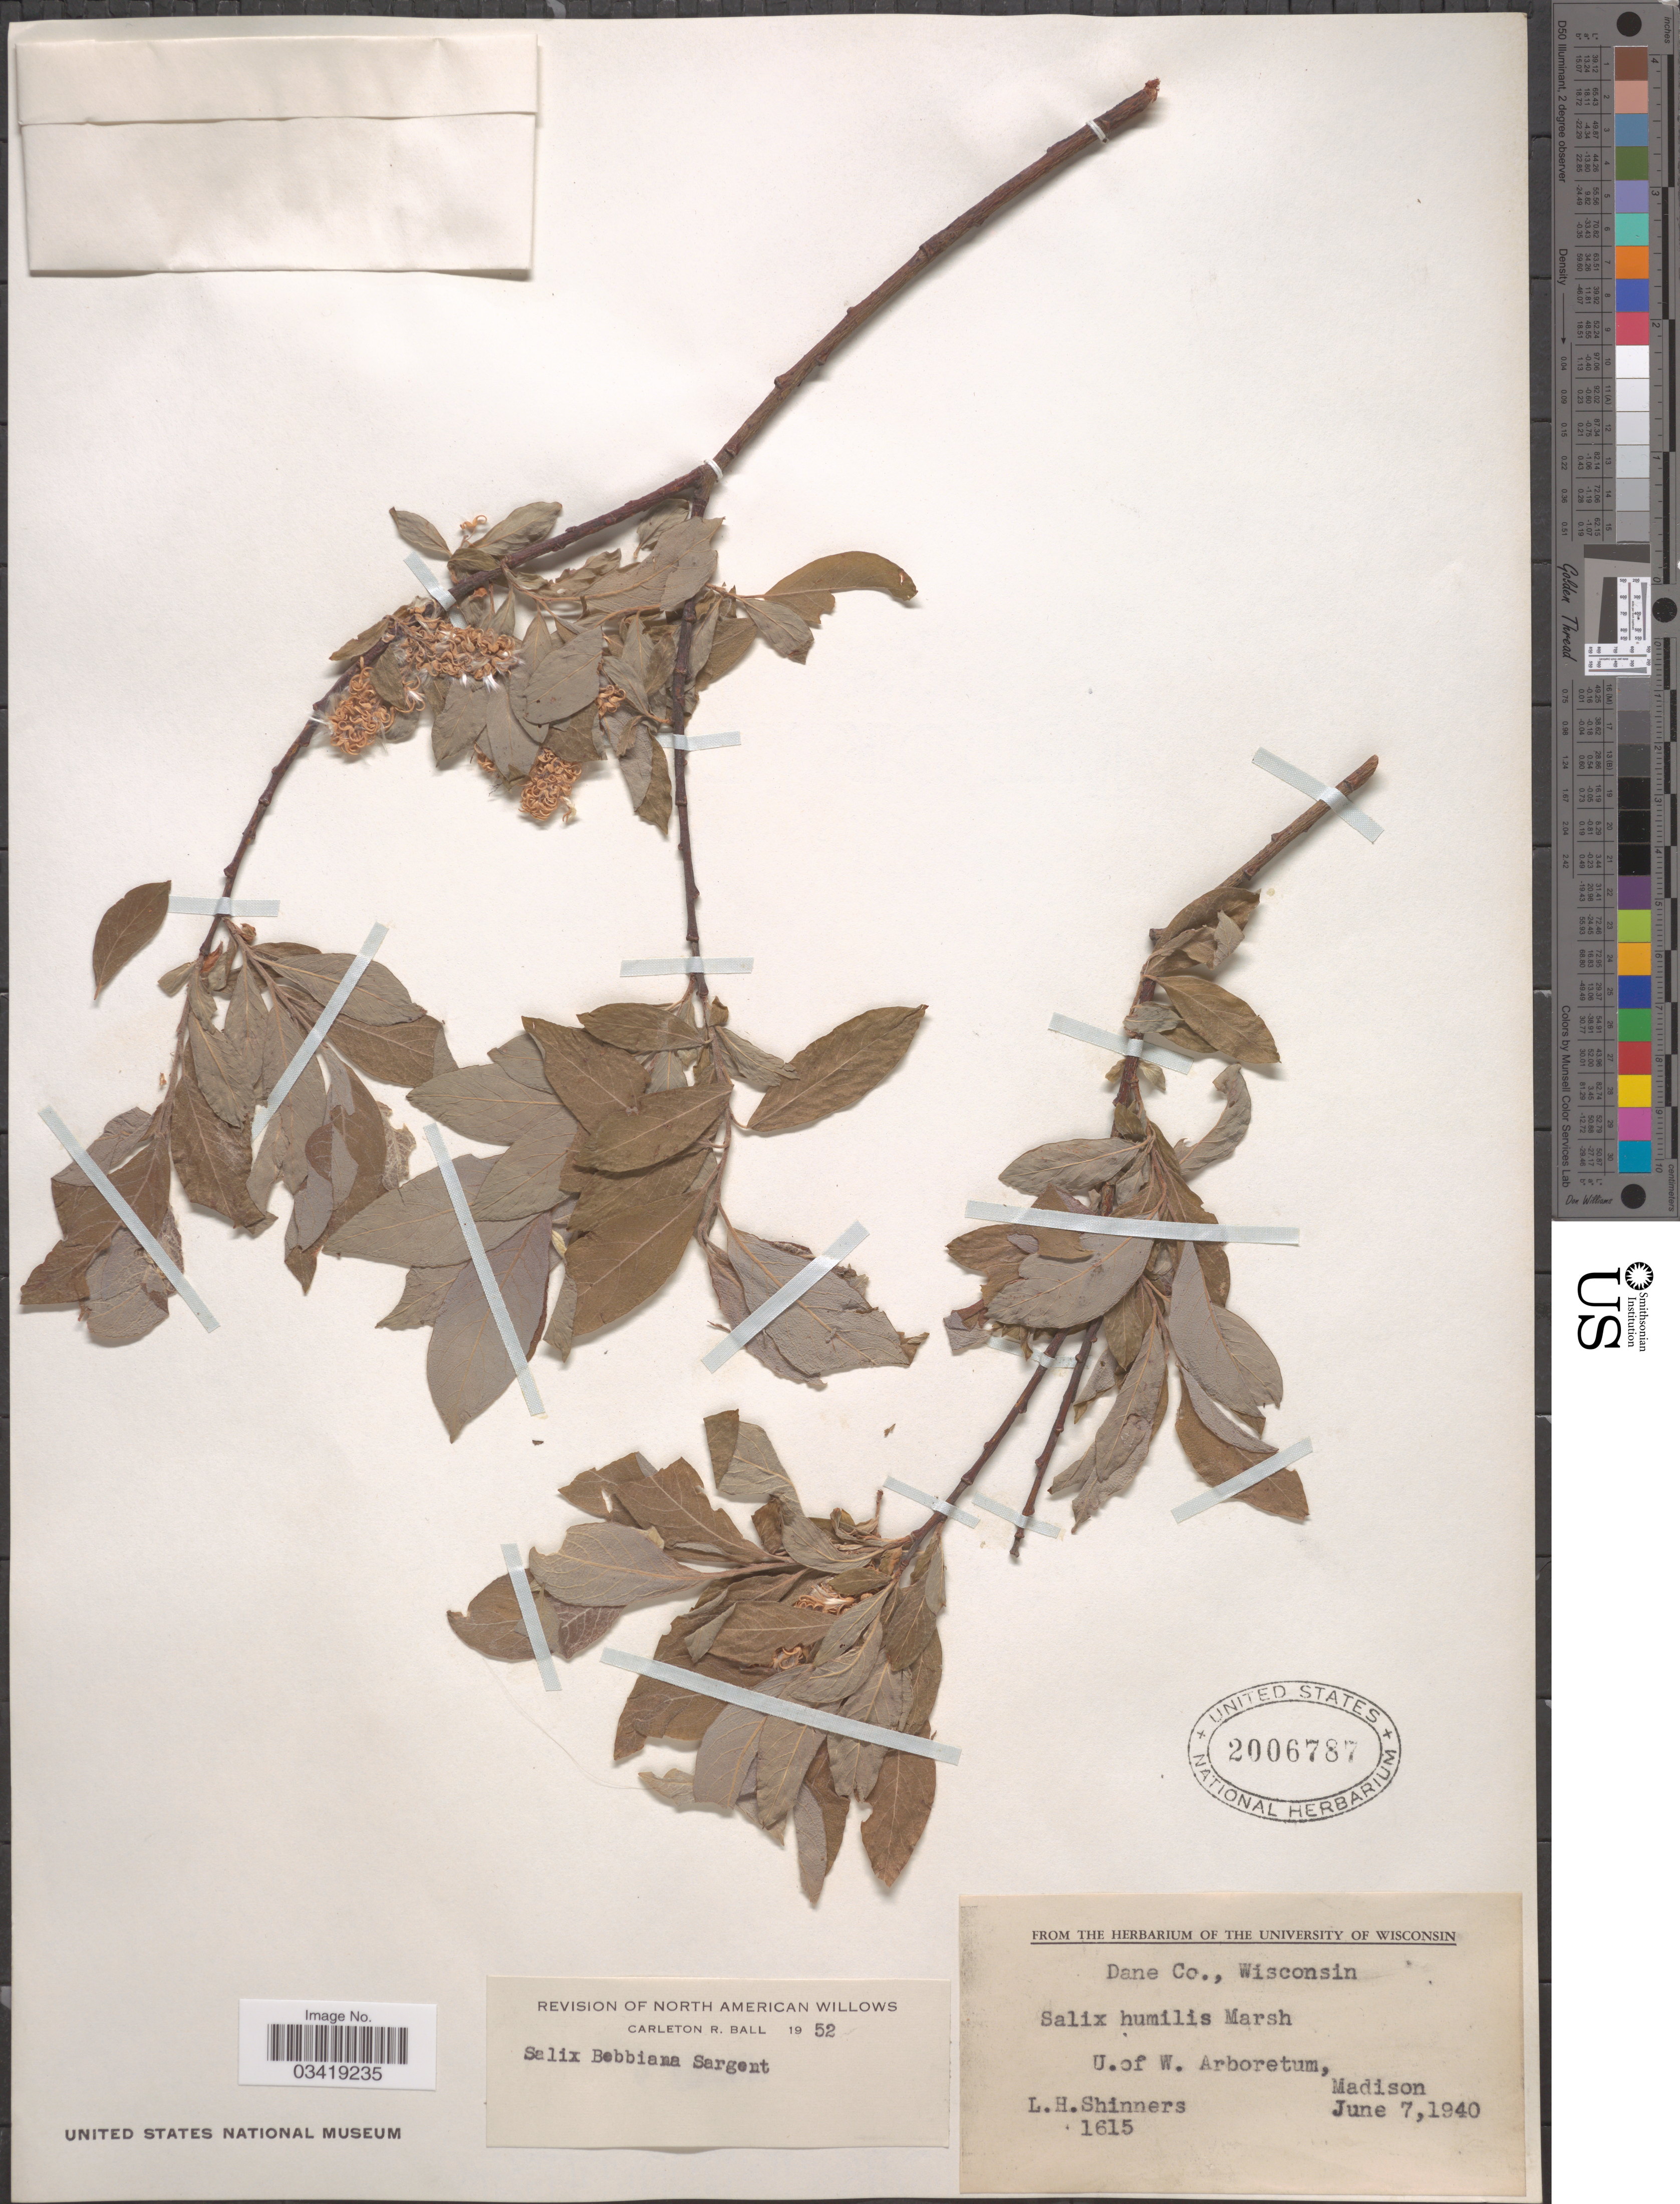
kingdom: Plantae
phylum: Tracheophyta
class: Magnoliopsida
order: Malpighiales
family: Salicaceae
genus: Salix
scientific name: Salix bebbiana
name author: Sarg.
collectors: L. H. Shinners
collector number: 1615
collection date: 1940-06-07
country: United States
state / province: Wisconsin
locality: Dane Co. U. of W. Arboretum, Madison.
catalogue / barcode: US 2006787